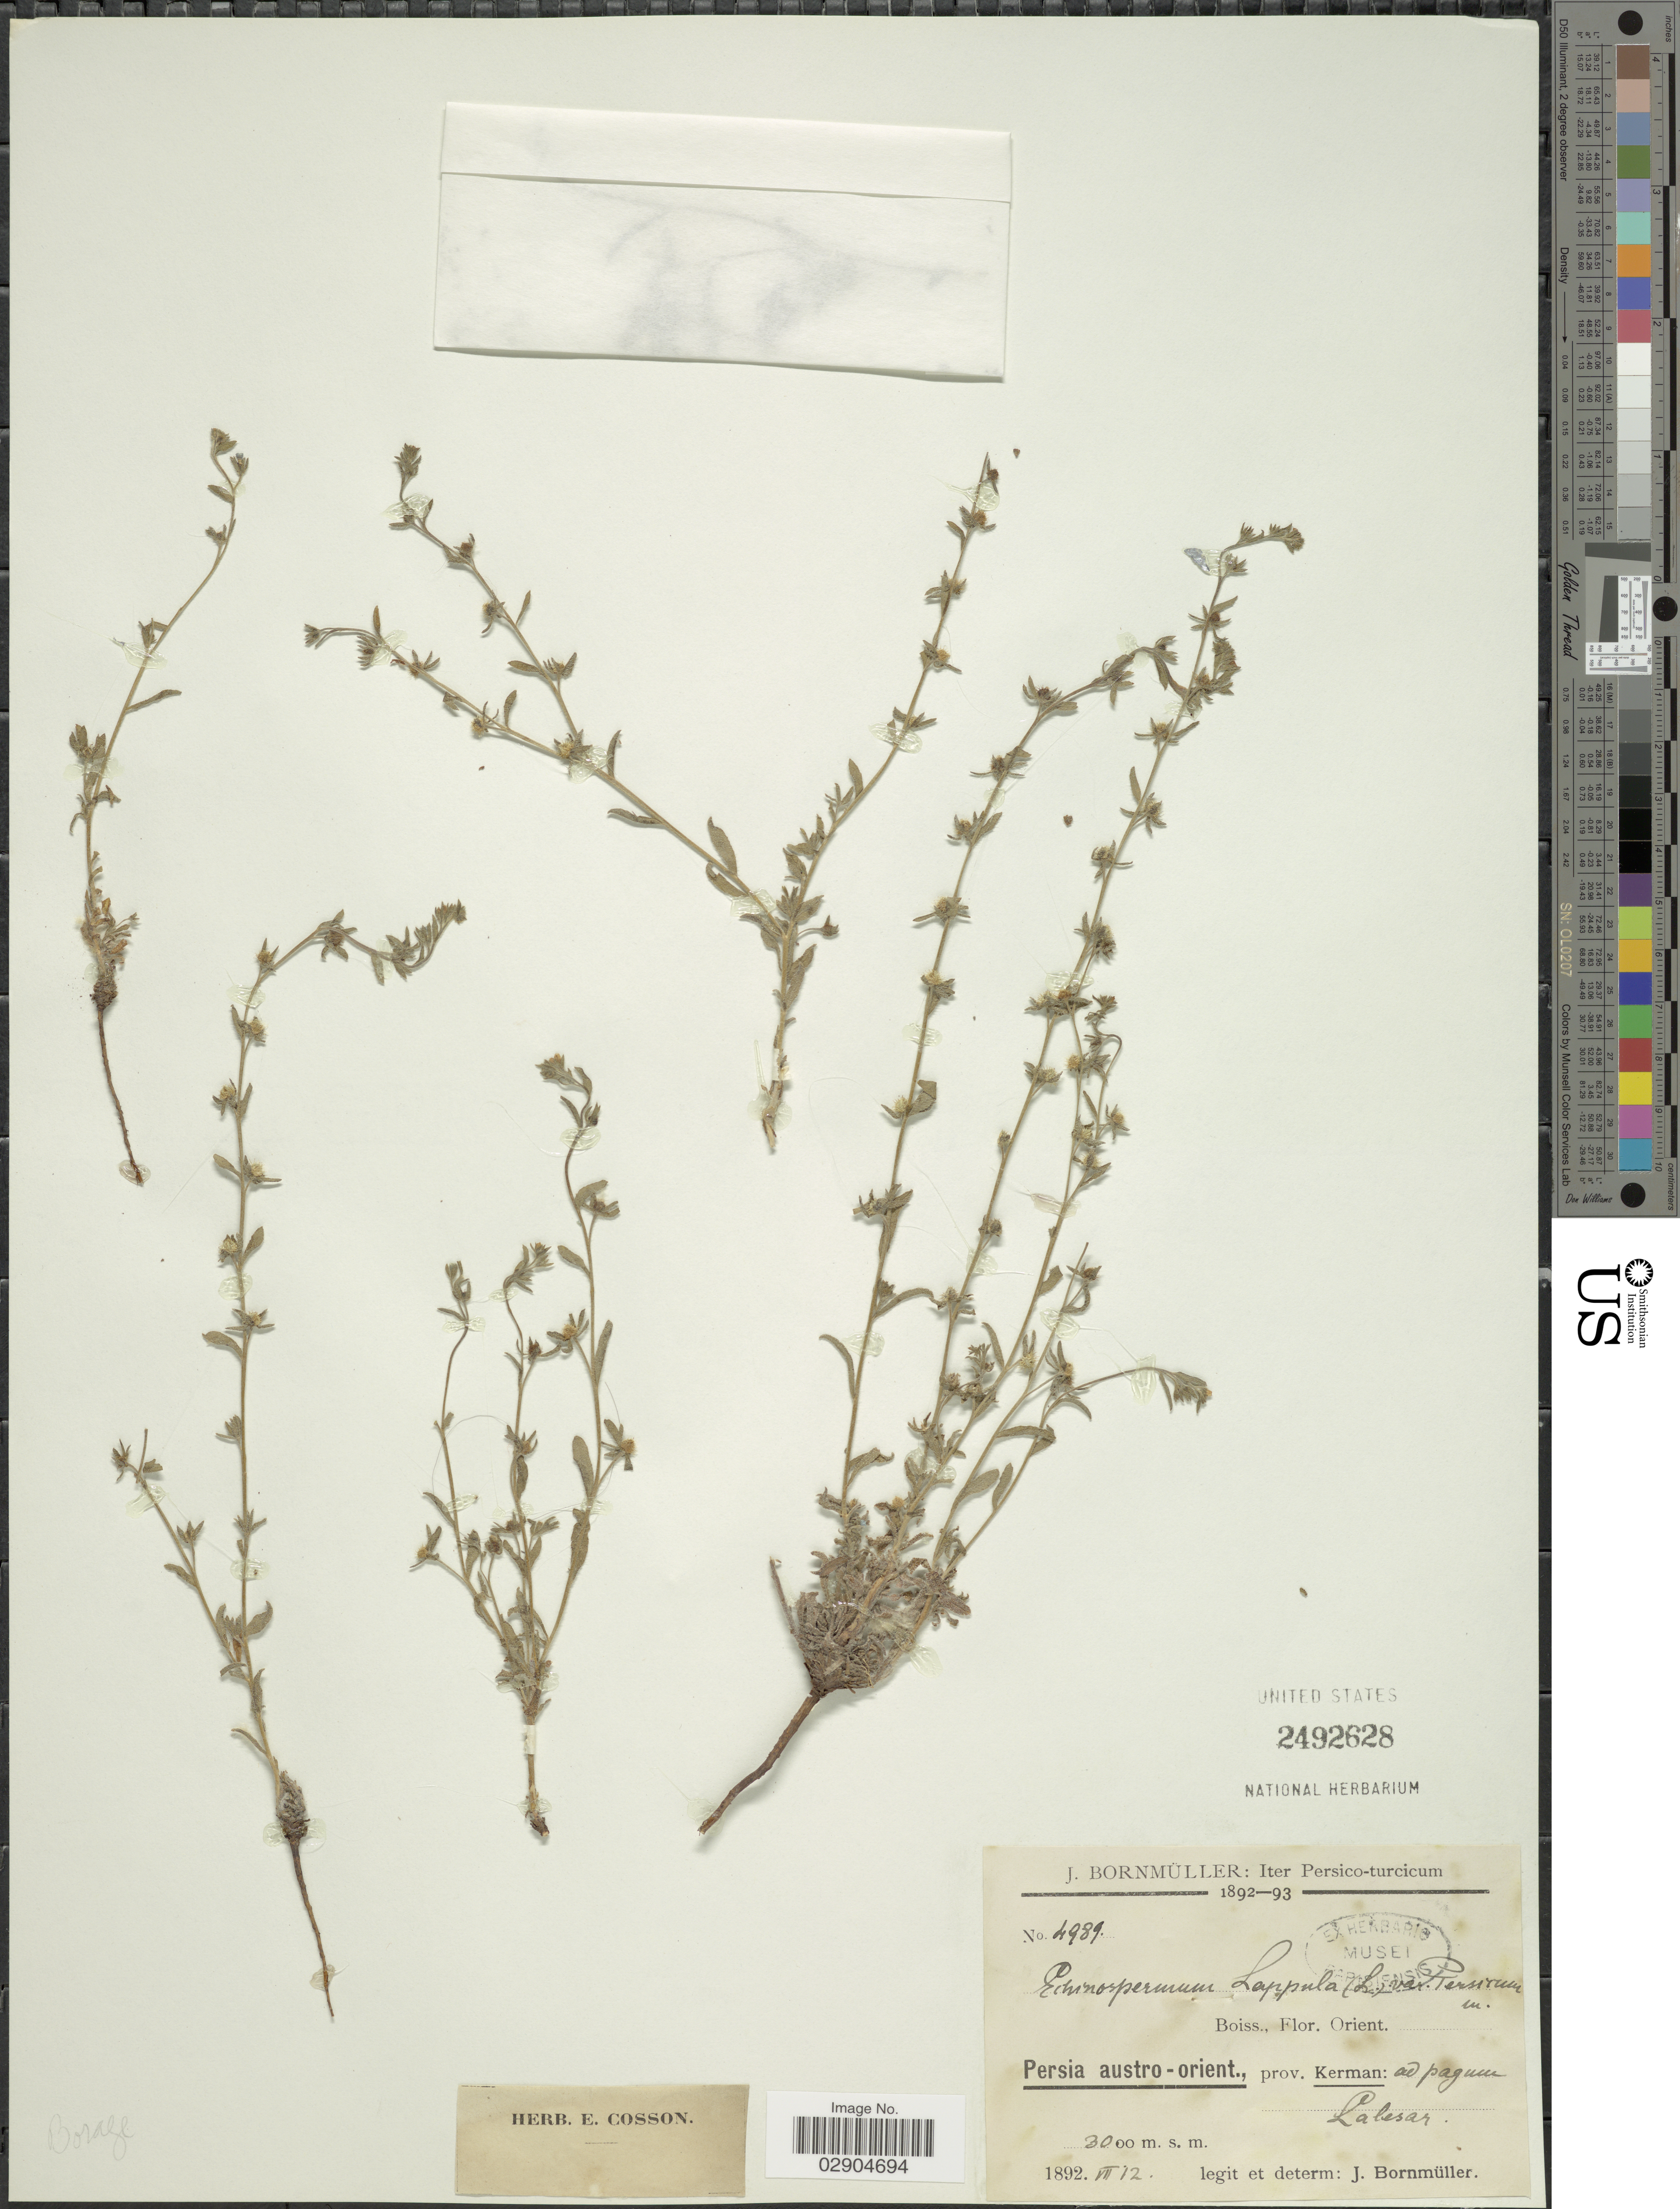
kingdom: Plantae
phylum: Tracheophyta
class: Magnoliopsida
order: Boraginales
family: Boraginaceae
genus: Lappula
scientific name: Lappula lappula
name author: H. Karst.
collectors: J. Bornmüller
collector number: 4989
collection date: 1892-07-12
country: Iran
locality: Persia austro-orient., prov. Kerman: ad pagum Labesar.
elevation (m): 3000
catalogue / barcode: US 2492628